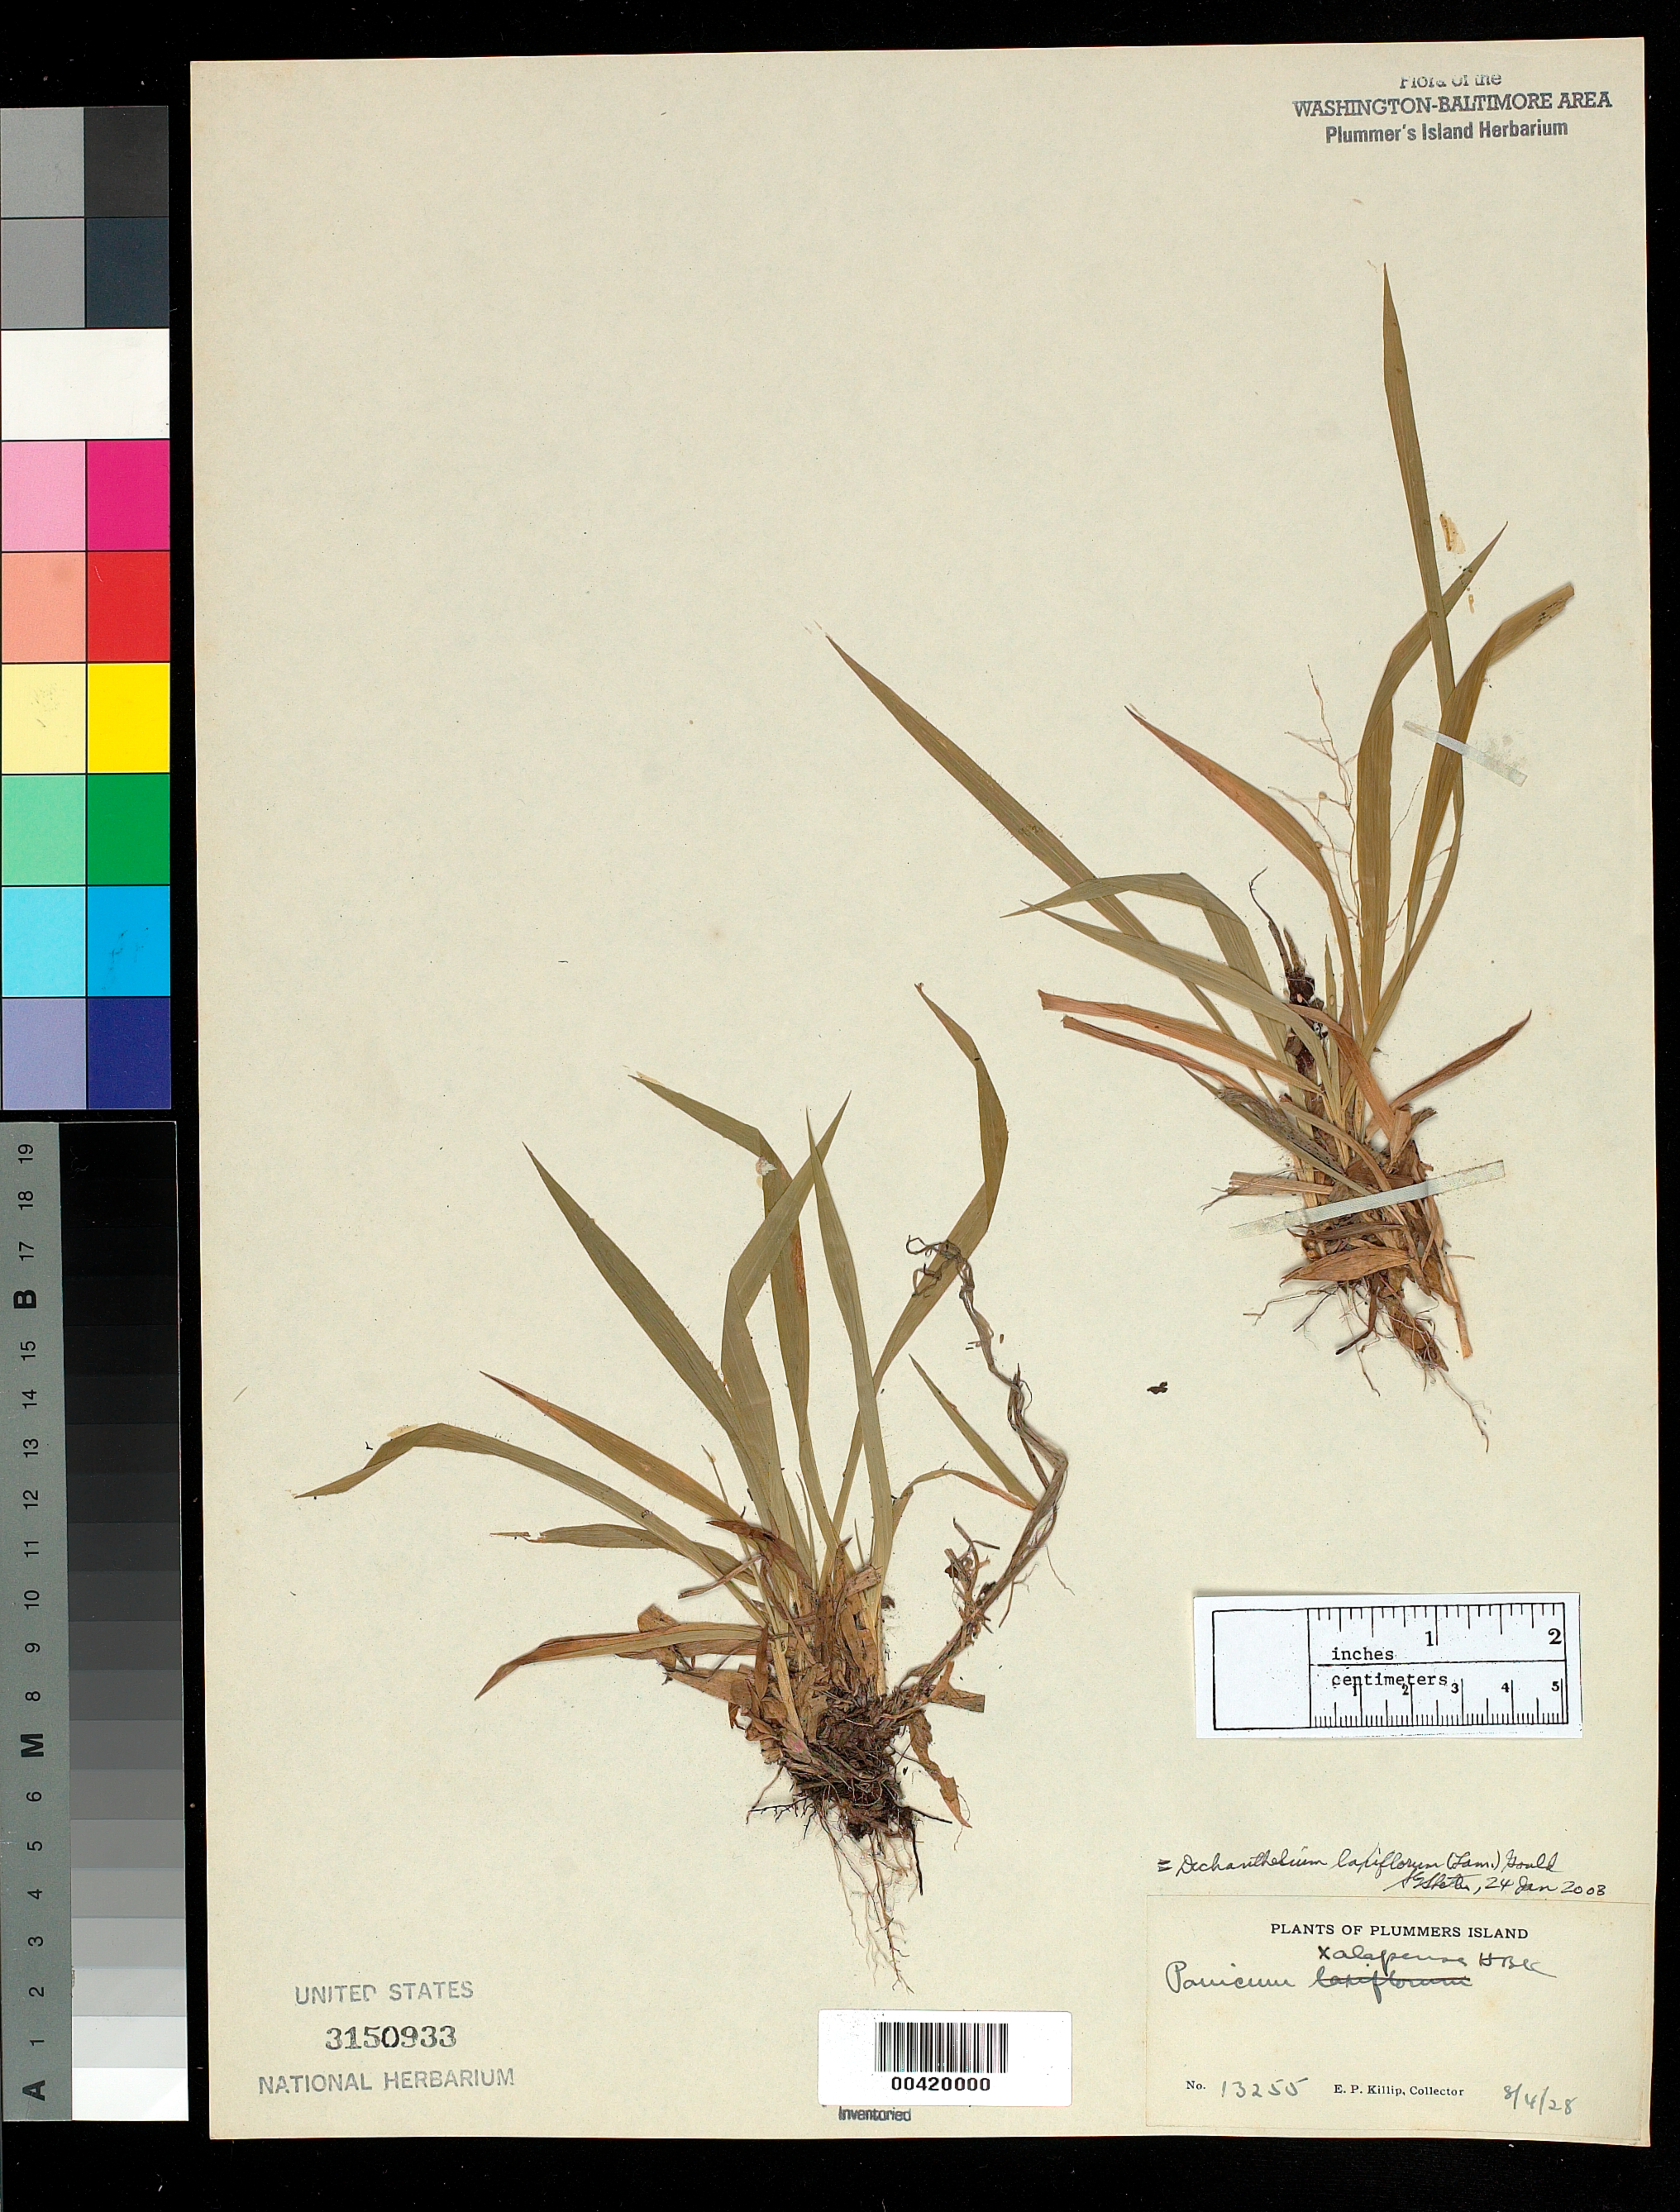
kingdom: Plantae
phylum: Tracheophyta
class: Liliopsida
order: Poales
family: Poaceae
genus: Dichanthelium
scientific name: Dichanthelium laxiflorum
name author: (Lam.) Gould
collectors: E. P. Killip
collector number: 13255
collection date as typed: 04 Aug 1928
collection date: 1928-08-04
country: United States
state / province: Maryland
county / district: Montgomery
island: Plummers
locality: Plummer's Island C. & O. Canal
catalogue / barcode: US 3150933